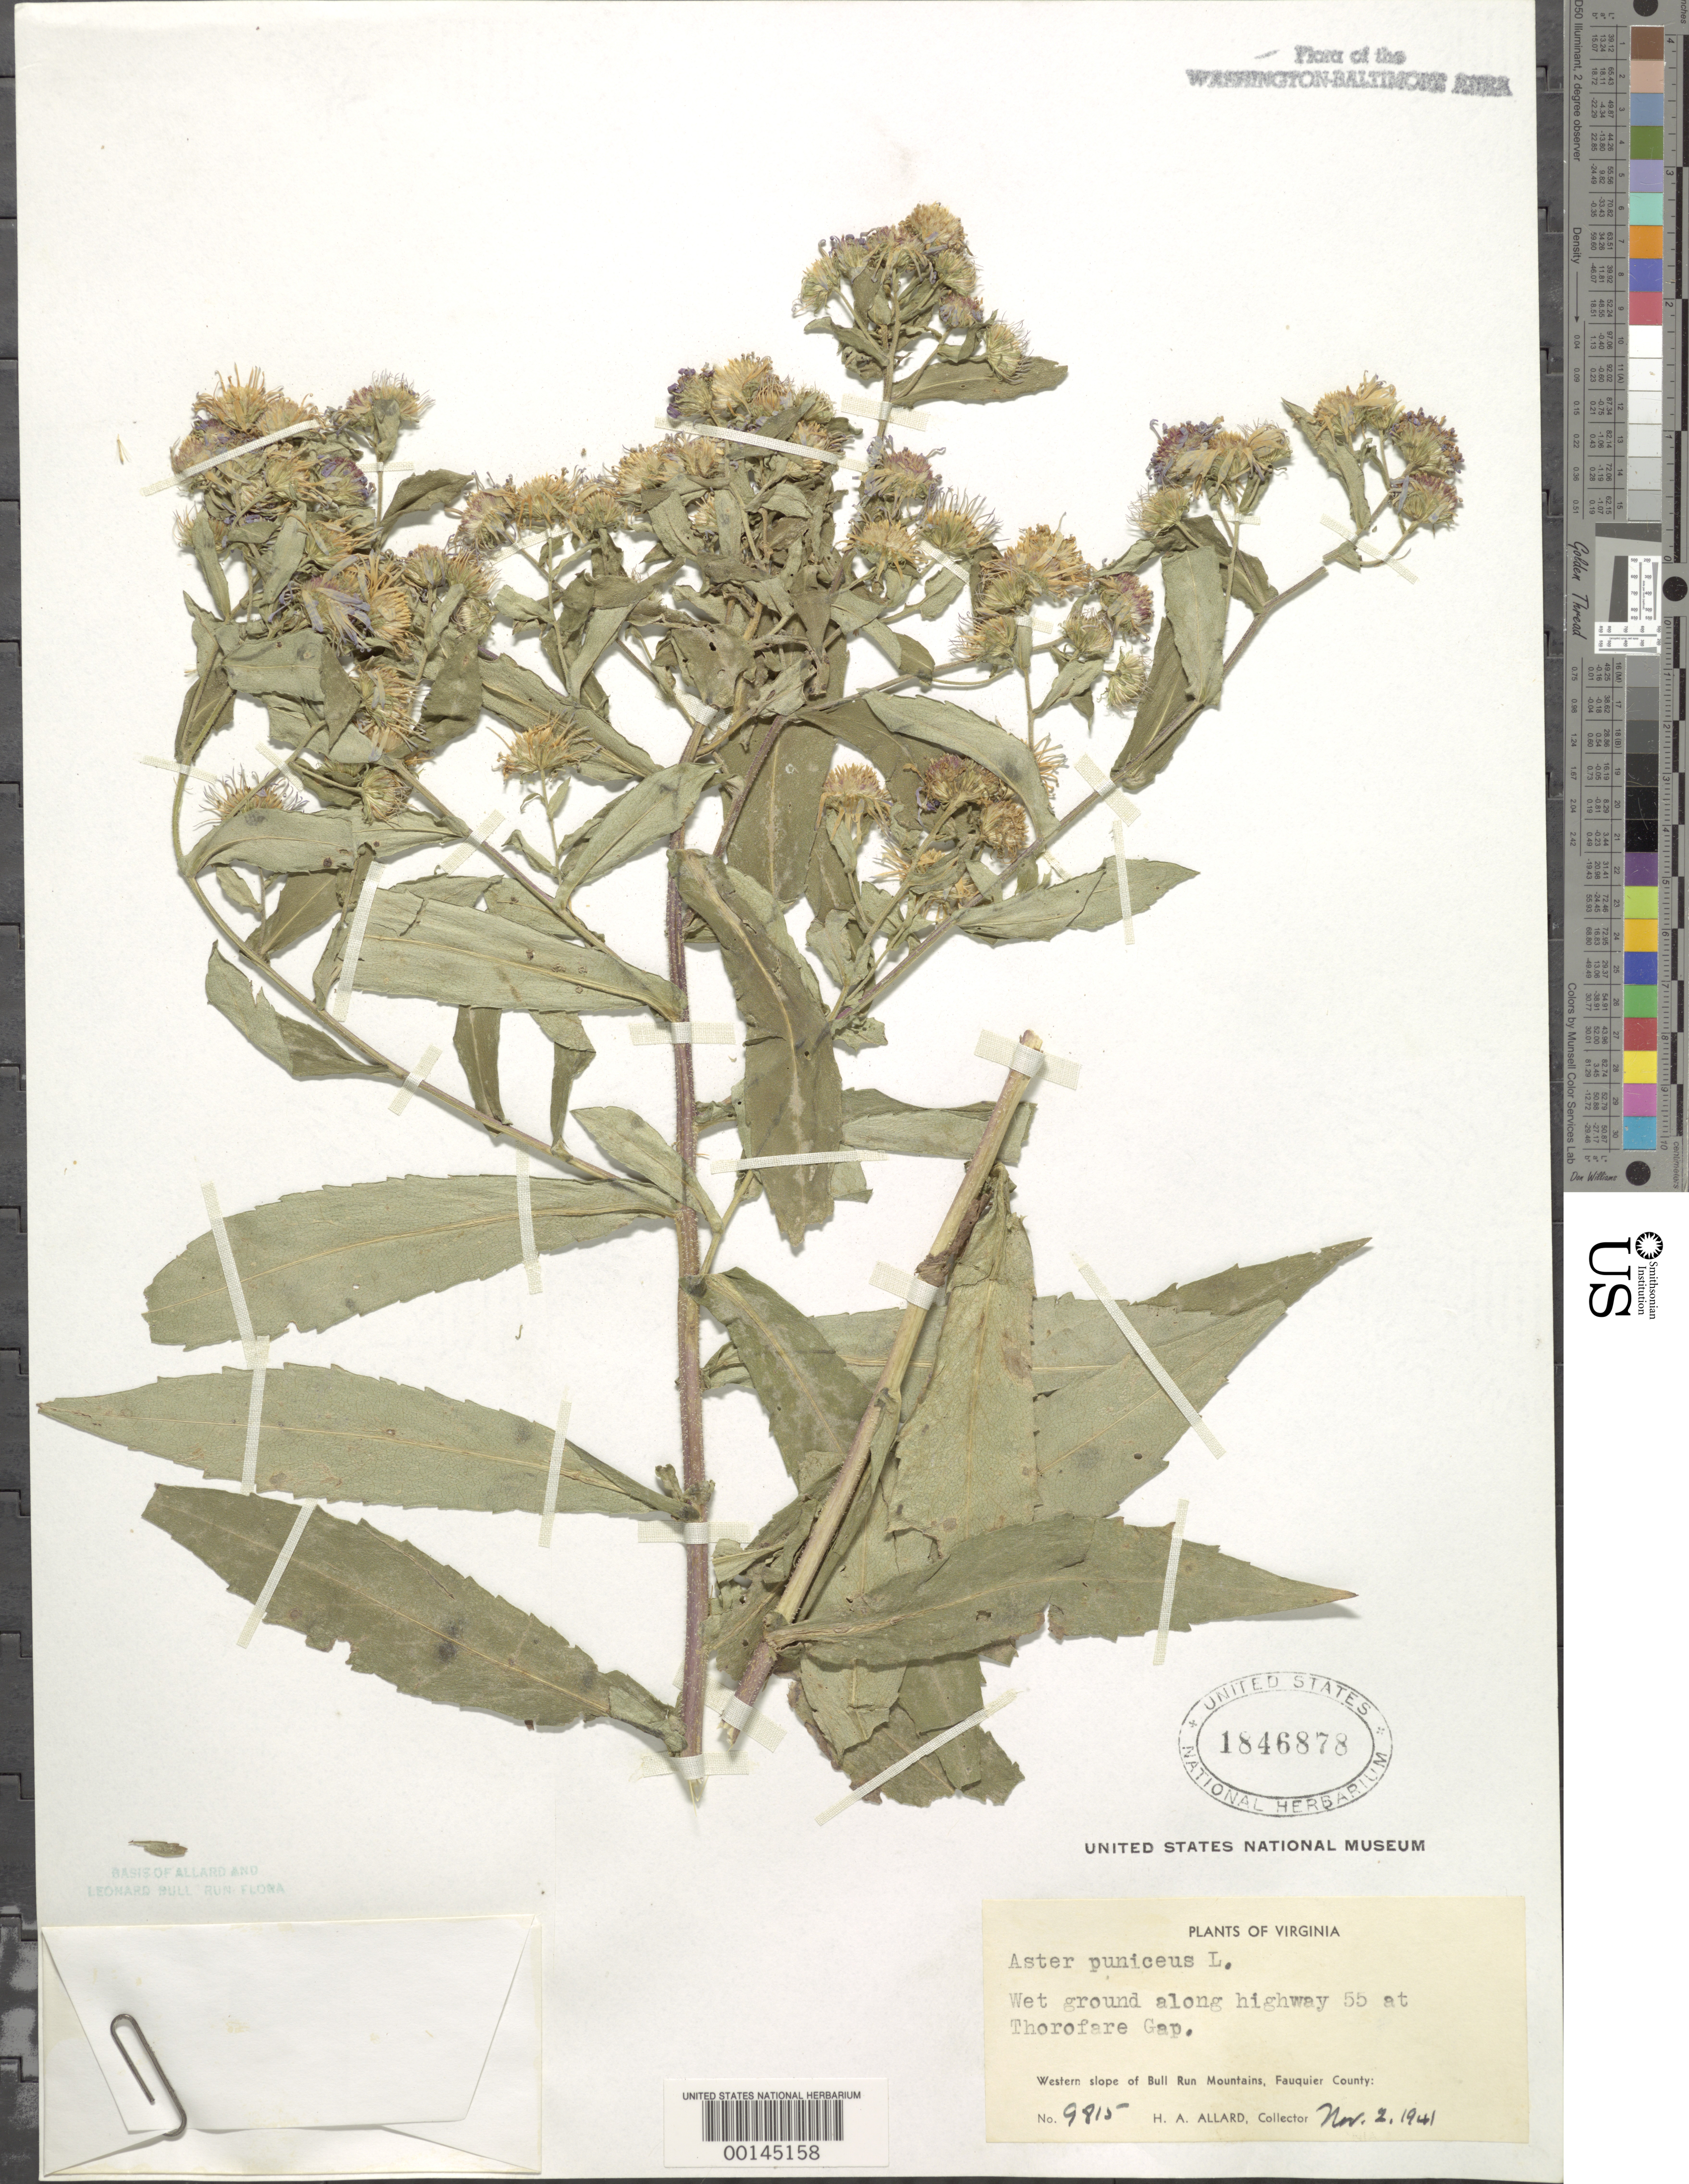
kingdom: Plantae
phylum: Tracheophyta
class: Magnoliopsida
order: Asterales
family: Asteraceae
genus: Symphyotrichum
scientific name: Symphyotrichum puniceum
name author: (L.) Á. Löve & D. Löve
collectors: H. A. Allard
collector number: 98154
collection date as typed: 02 Nov 1941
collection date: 1941-11-02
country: United States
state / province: Virginia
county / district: Fauquier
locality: Thorofare Gap Highway 55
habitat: Wet soil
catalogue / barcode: US 1846878